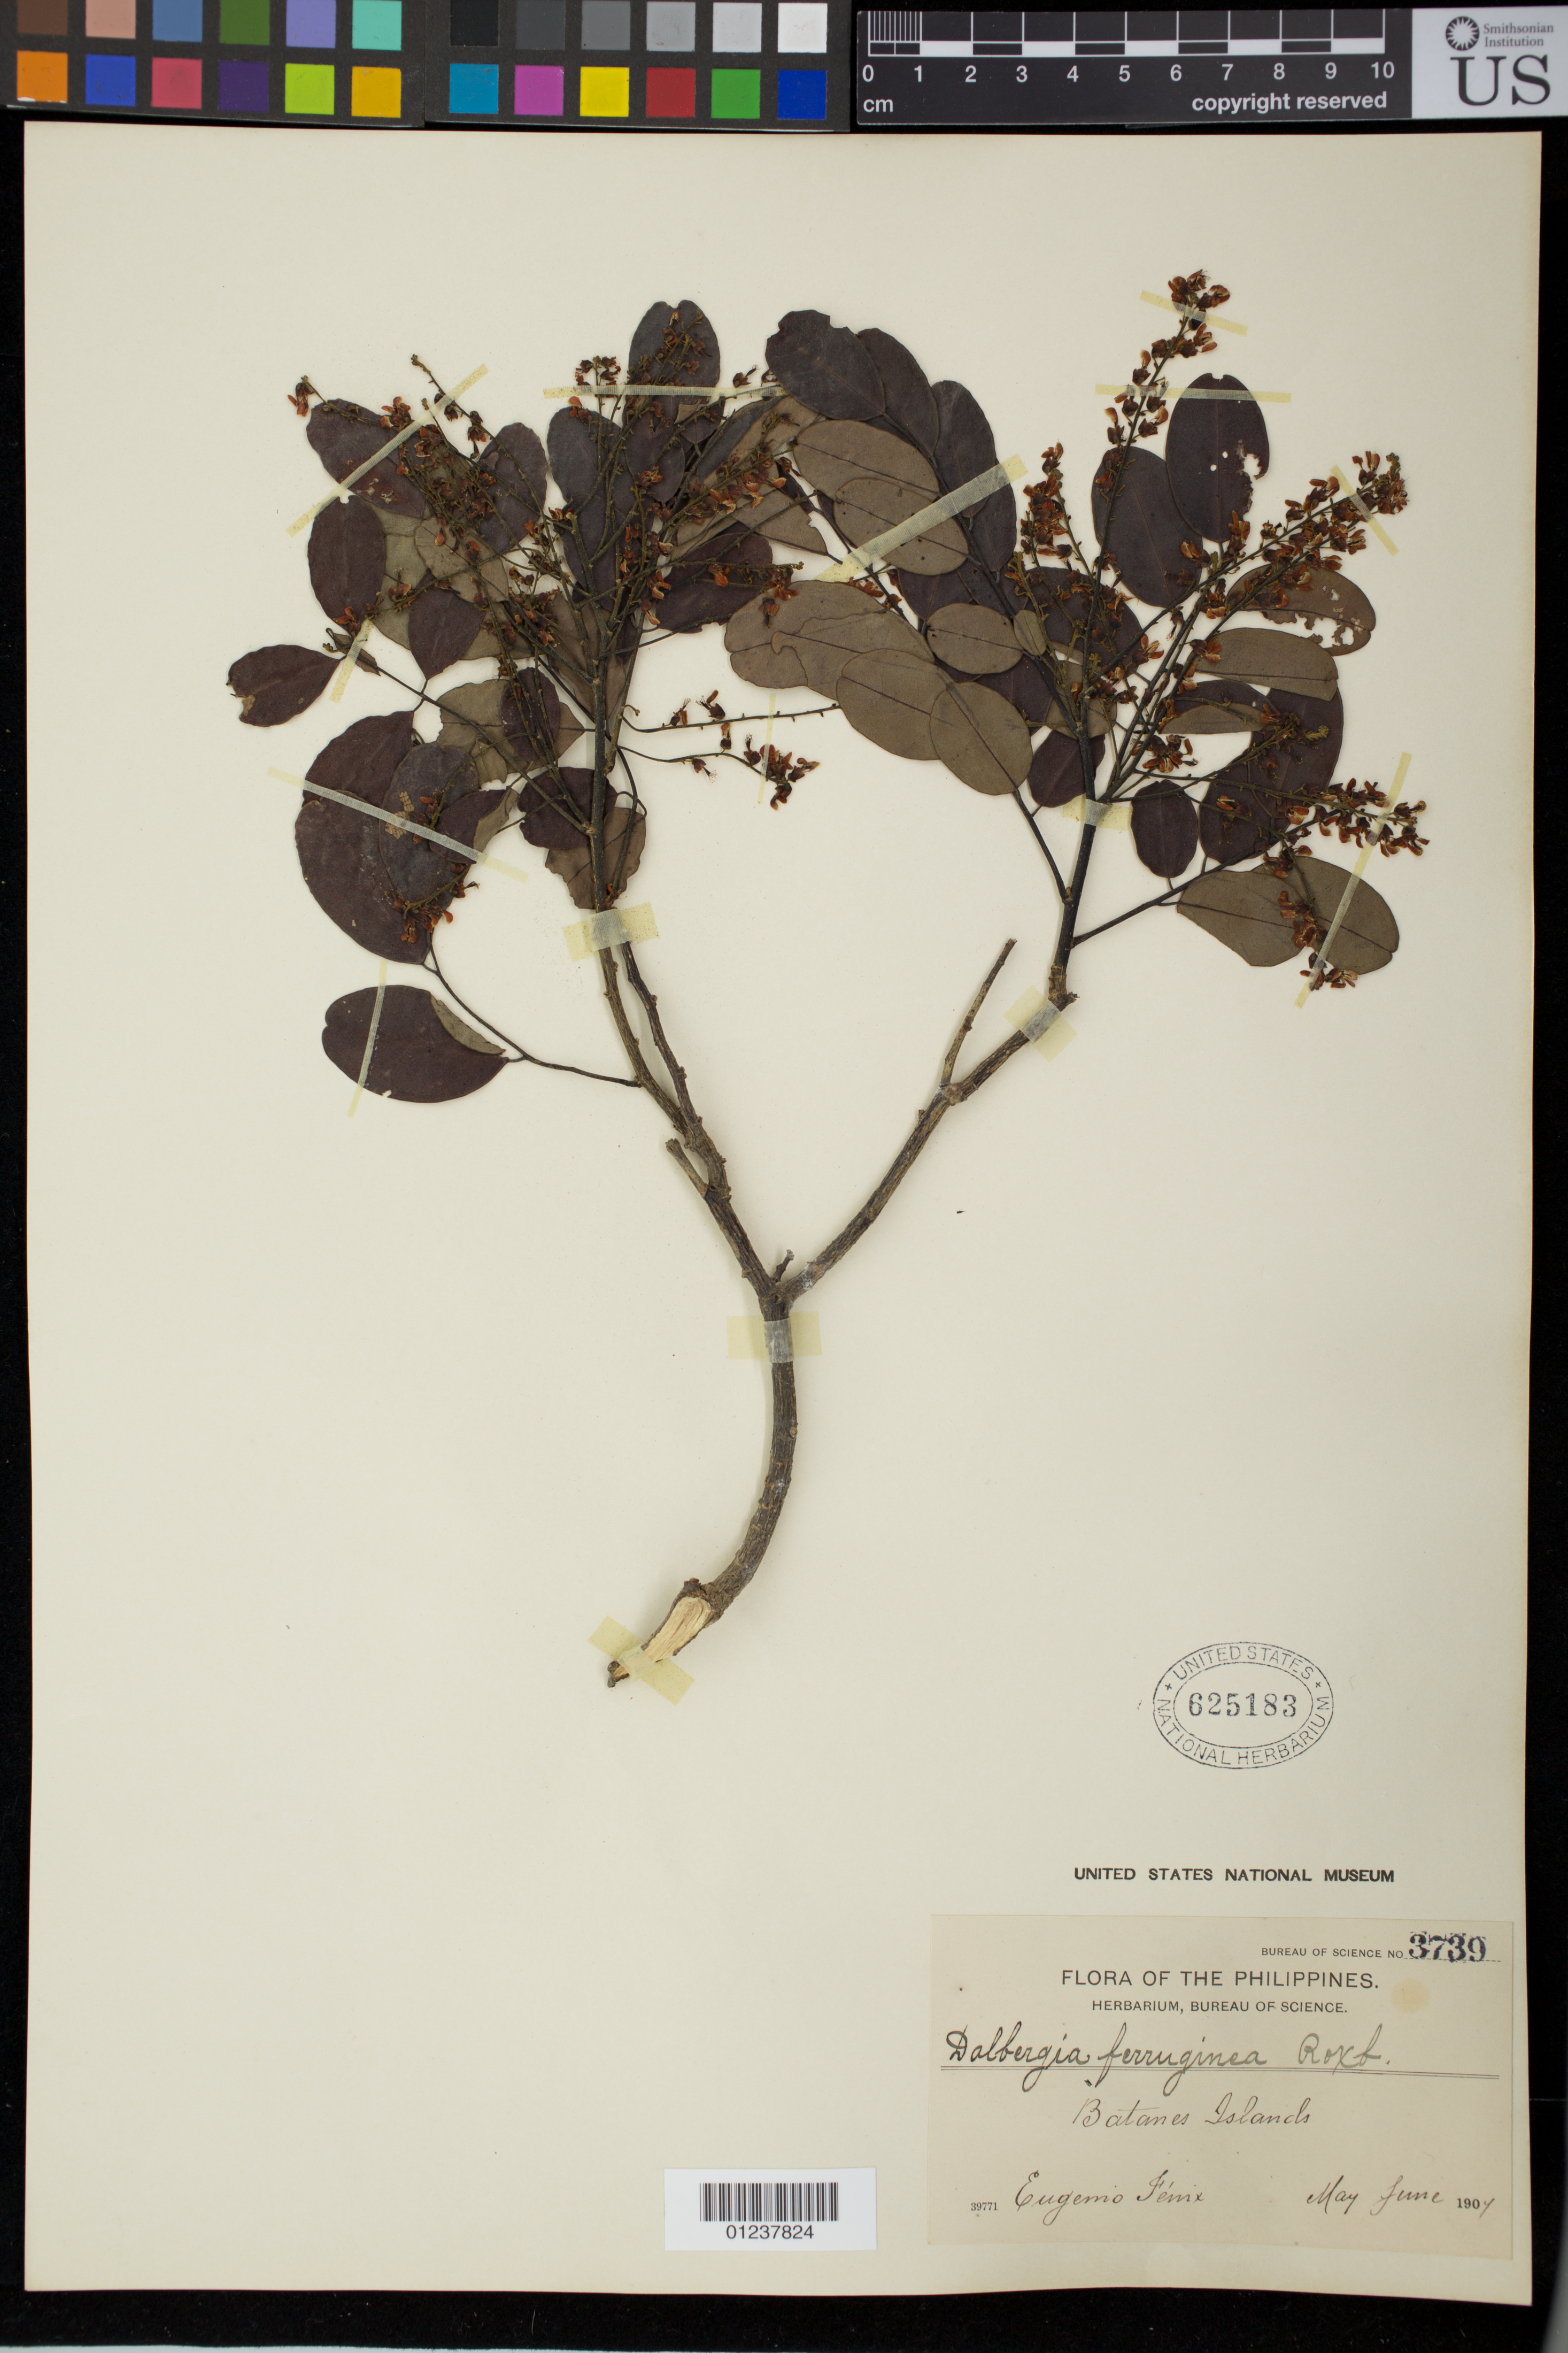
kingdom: Plantae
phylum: Tracheophyta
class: Magnoliopsida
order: Fabales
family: Fabaceae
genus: Dalbergia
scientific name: Dalbergia ferruginea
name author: Roxb.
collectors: E. Fenix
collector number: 3739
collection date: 1904-05/1904-06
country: Philippines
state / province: Cagayan Valley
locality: Batanes Islands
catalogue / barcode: US 625183